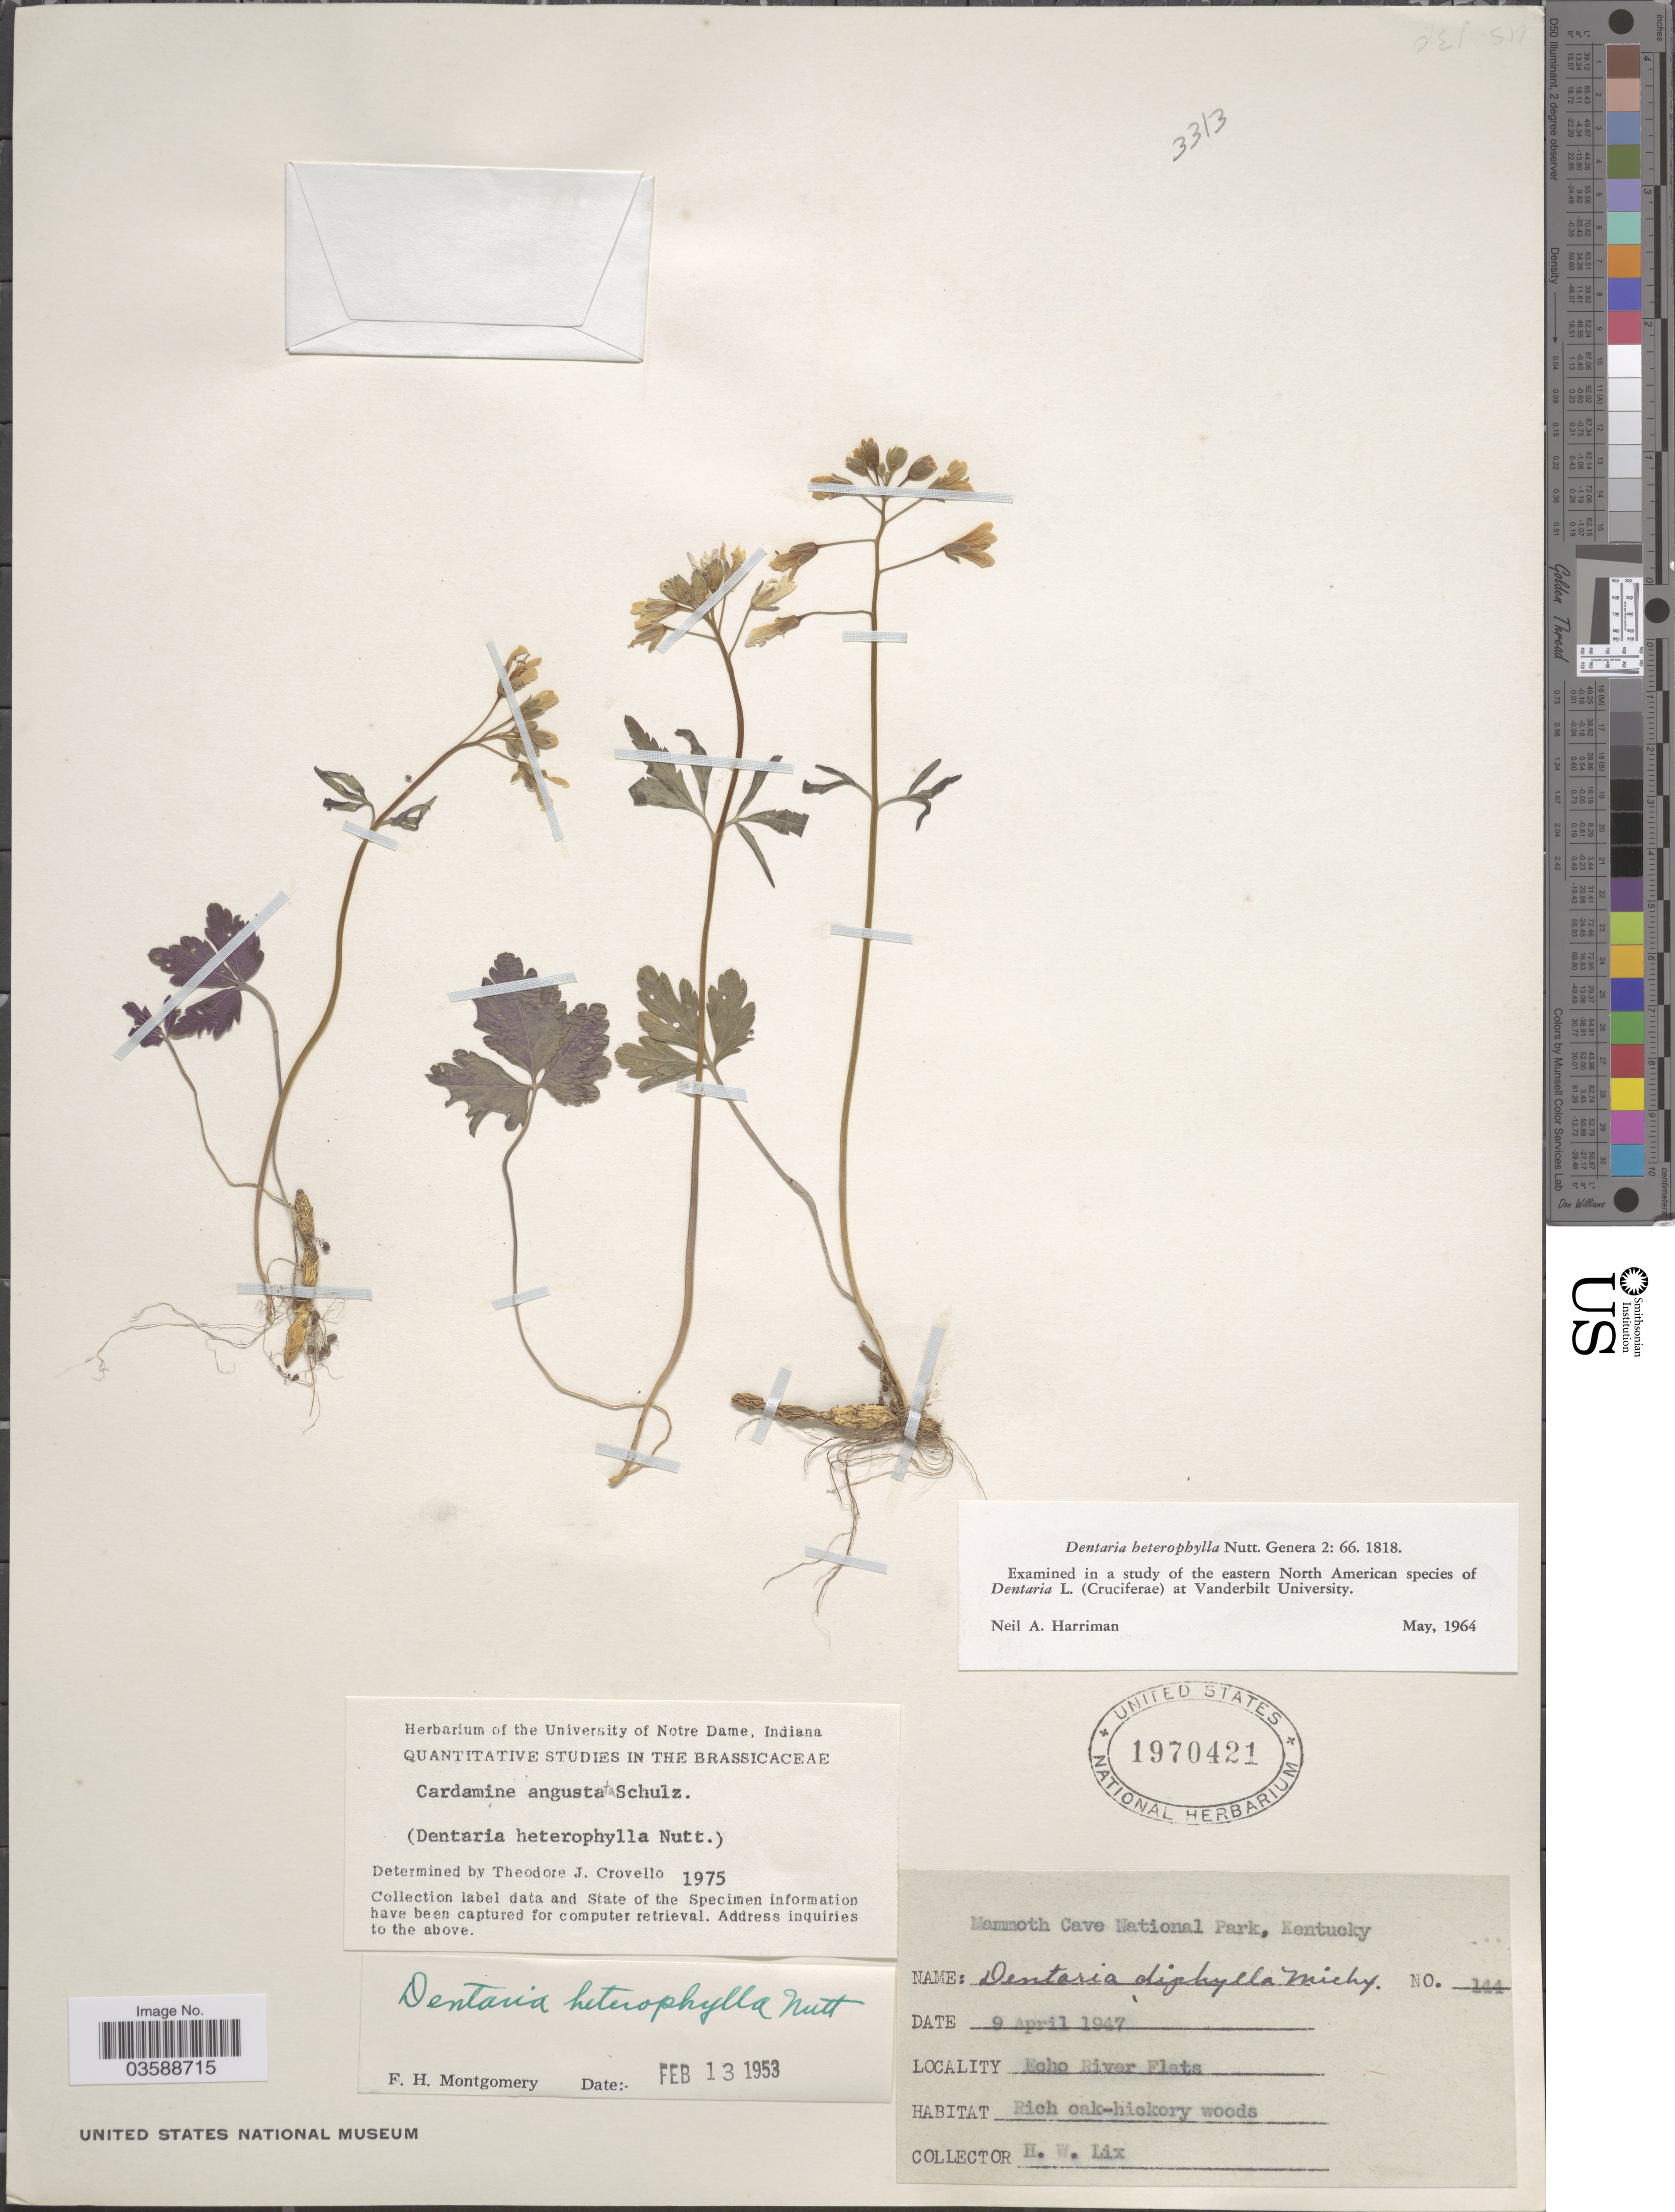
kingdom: Plantae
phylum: Tracheophyta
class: Magnoliopsida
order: Brassicales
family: Brassicaceae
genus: Cardamine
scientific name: Cardamine angustata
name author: O.E. Schulz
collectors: H. W. Lix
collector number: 144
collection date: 1947-04-09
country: United States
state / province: Kentucky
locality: Mammoth Cave National Park. Echo River Flats.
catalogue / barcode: US 1970421